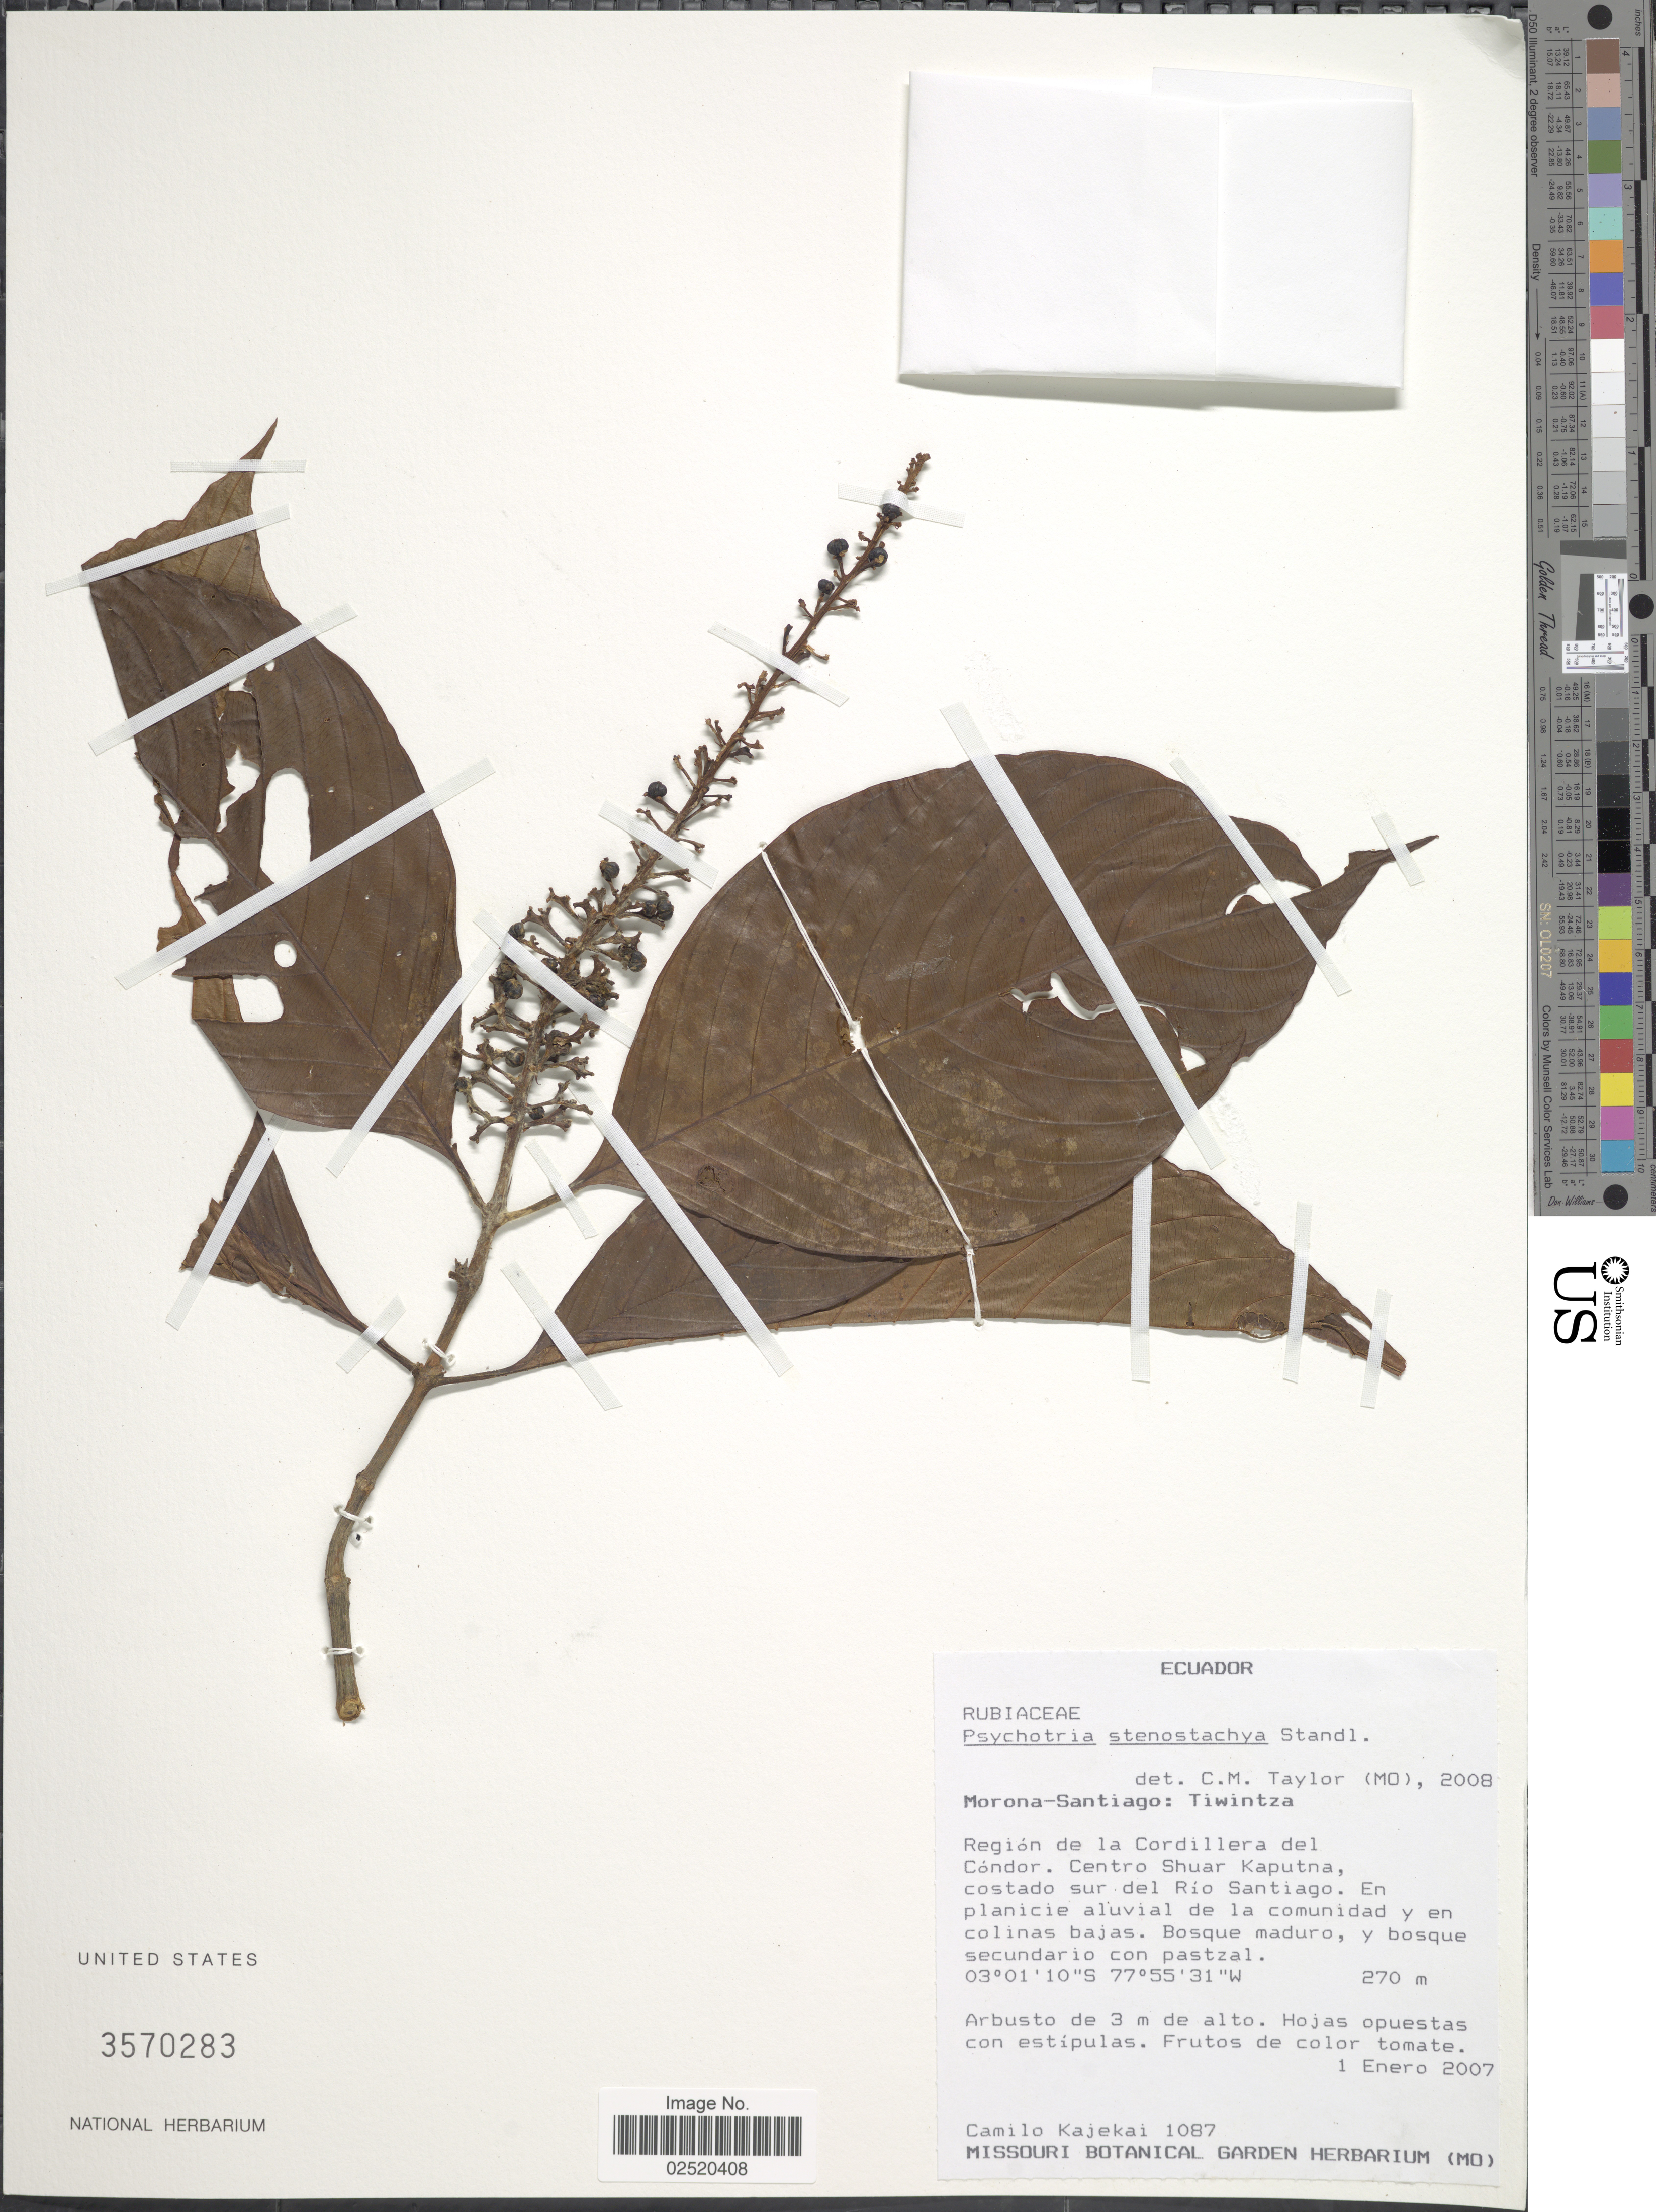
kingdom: Plantae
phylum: Tracheophyta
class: Magnoliopsida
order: Gentianales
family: Rubiaceae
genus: Psychotria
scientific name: Psychotria stenostachya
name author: Standl.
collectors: C. Kajekai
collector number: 1087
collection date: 2007-01-01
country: Ecuador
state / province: Morona-Santiago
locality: Tiwintza. Región de la Cordillera del Cóndor. Centro Shuar Kaputna, costoda sur del Río Santiago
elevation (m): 270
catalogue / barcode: US 3570283